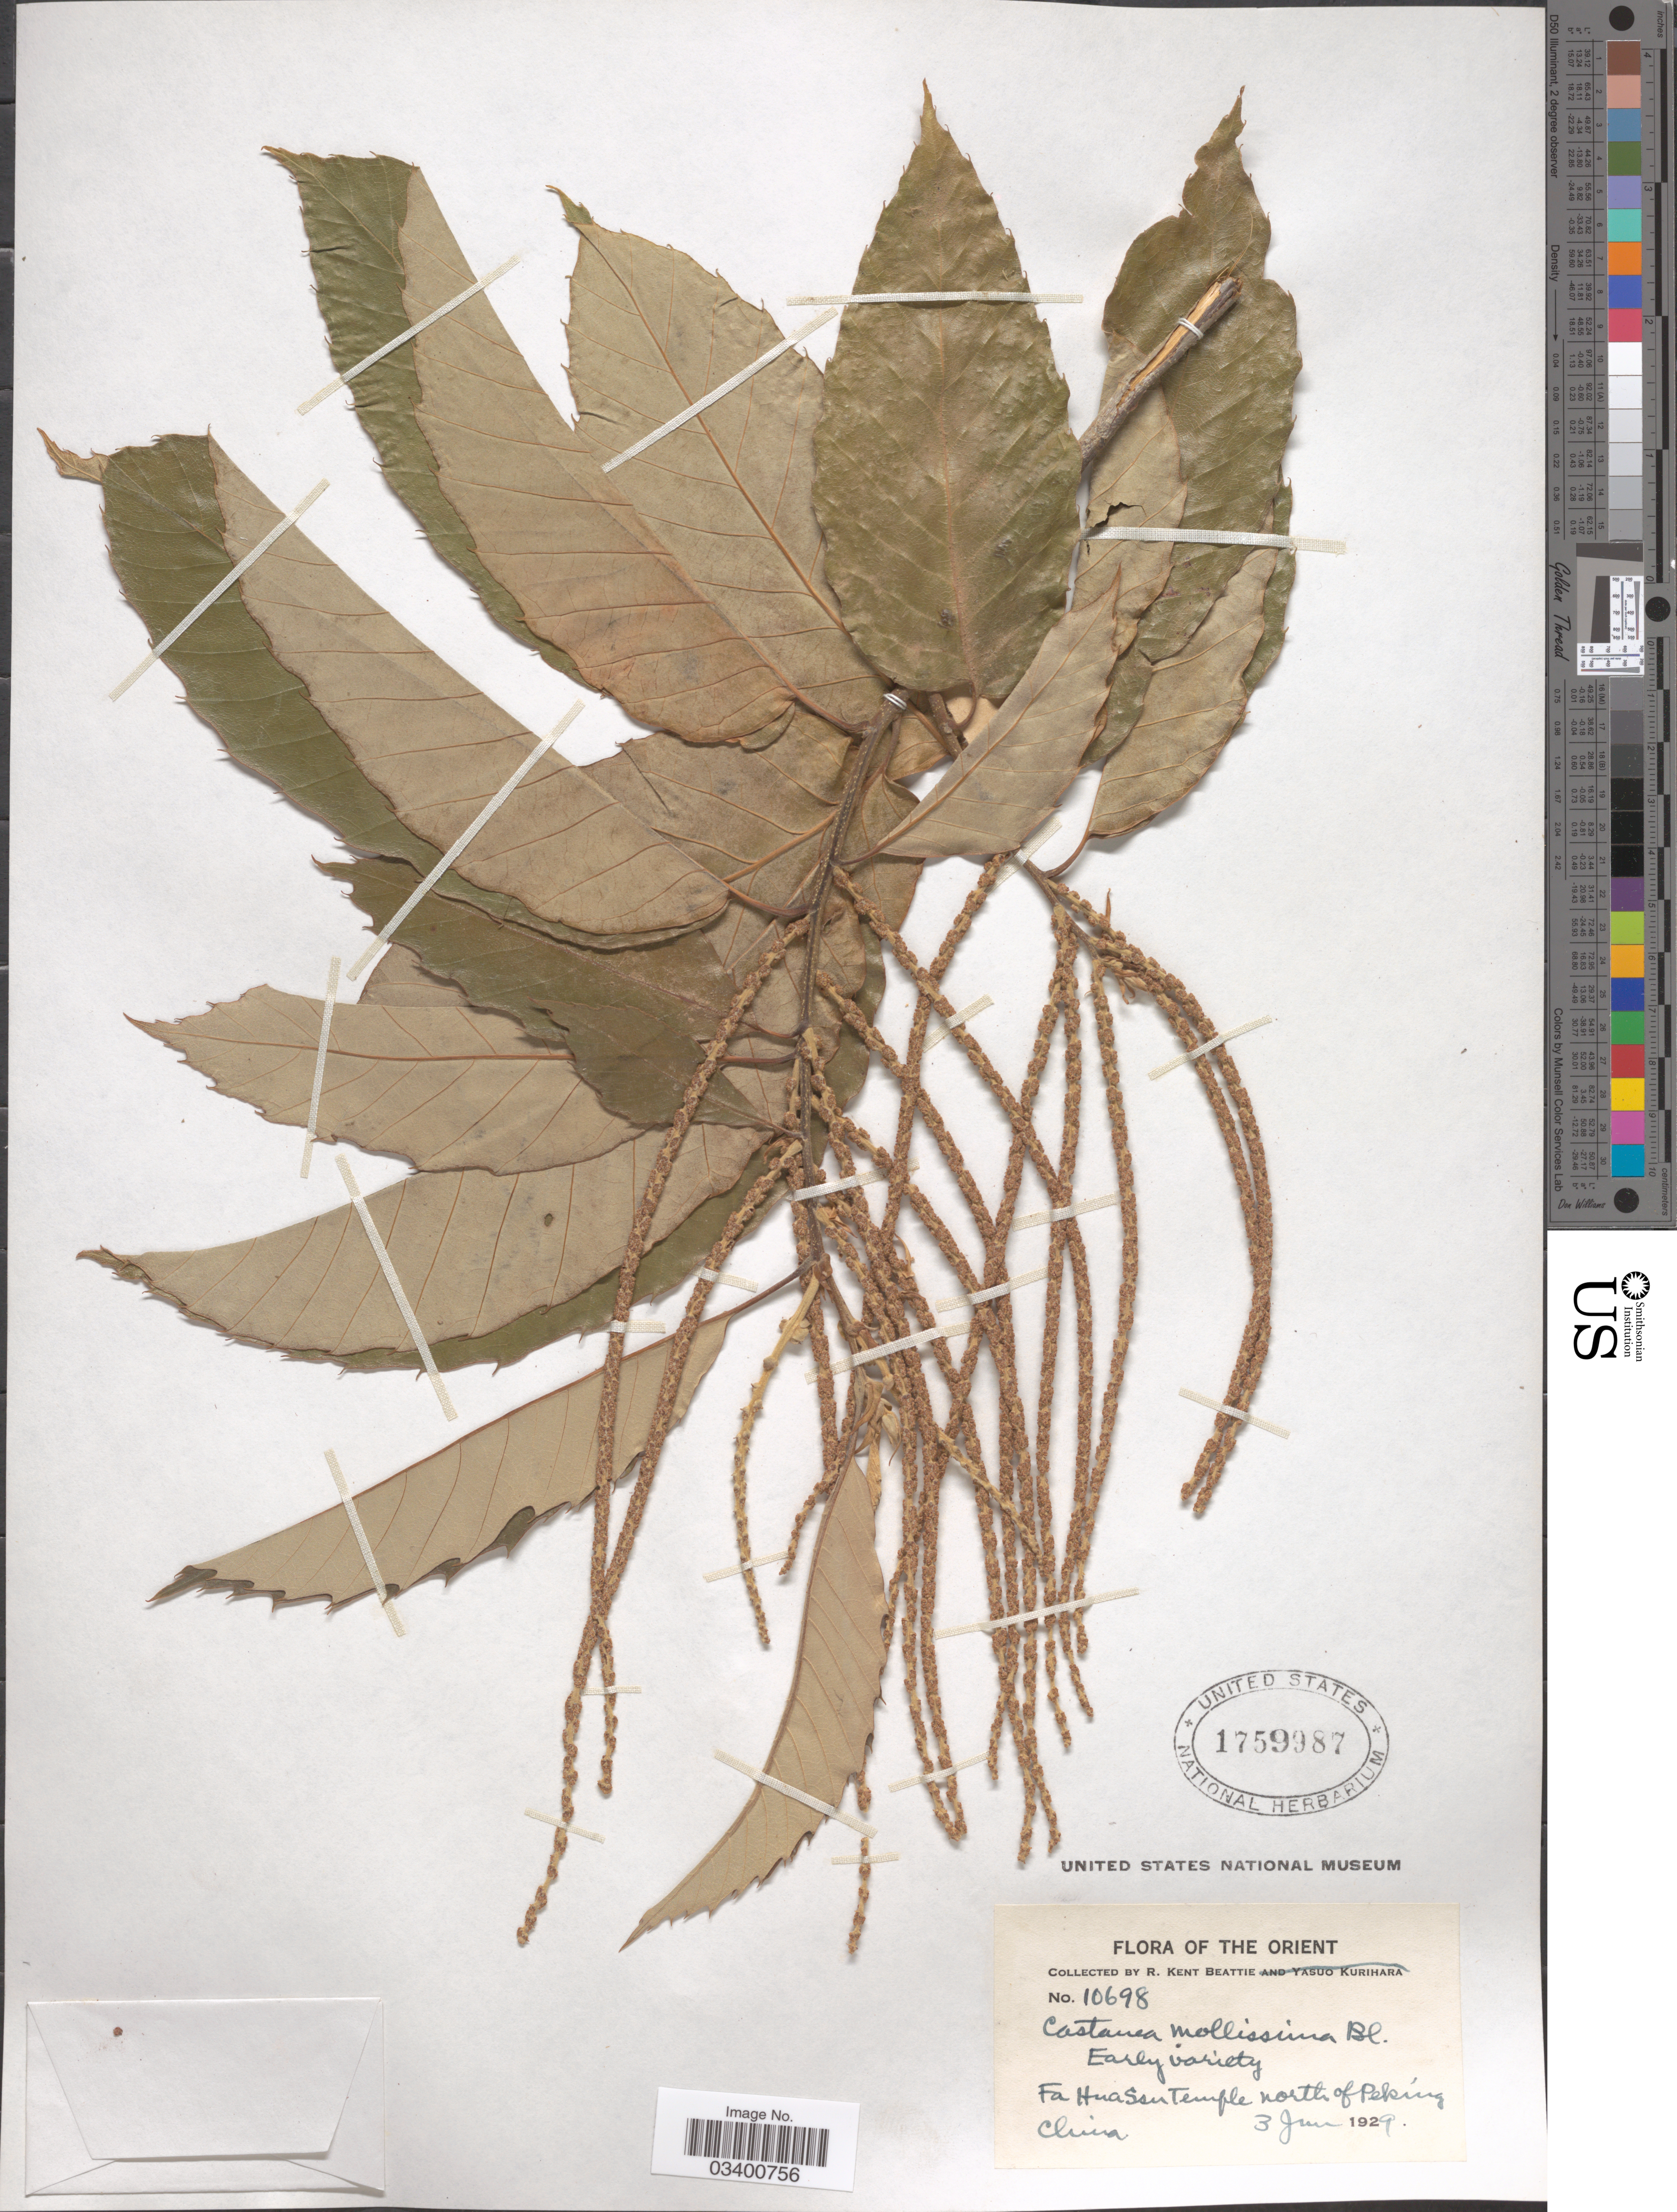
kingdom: Plantae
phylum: Tracheophyta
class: Magnoliopsida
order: Fagales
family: Fagaceae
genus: Castanea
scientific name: Castanea mollissima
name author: Blume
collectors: R. K. Beattie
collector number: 10698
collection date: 1929-06-03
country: China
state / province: Beijing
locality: The Orient. Fa Hua San Temple north of Peking.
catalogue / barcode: US 1759987